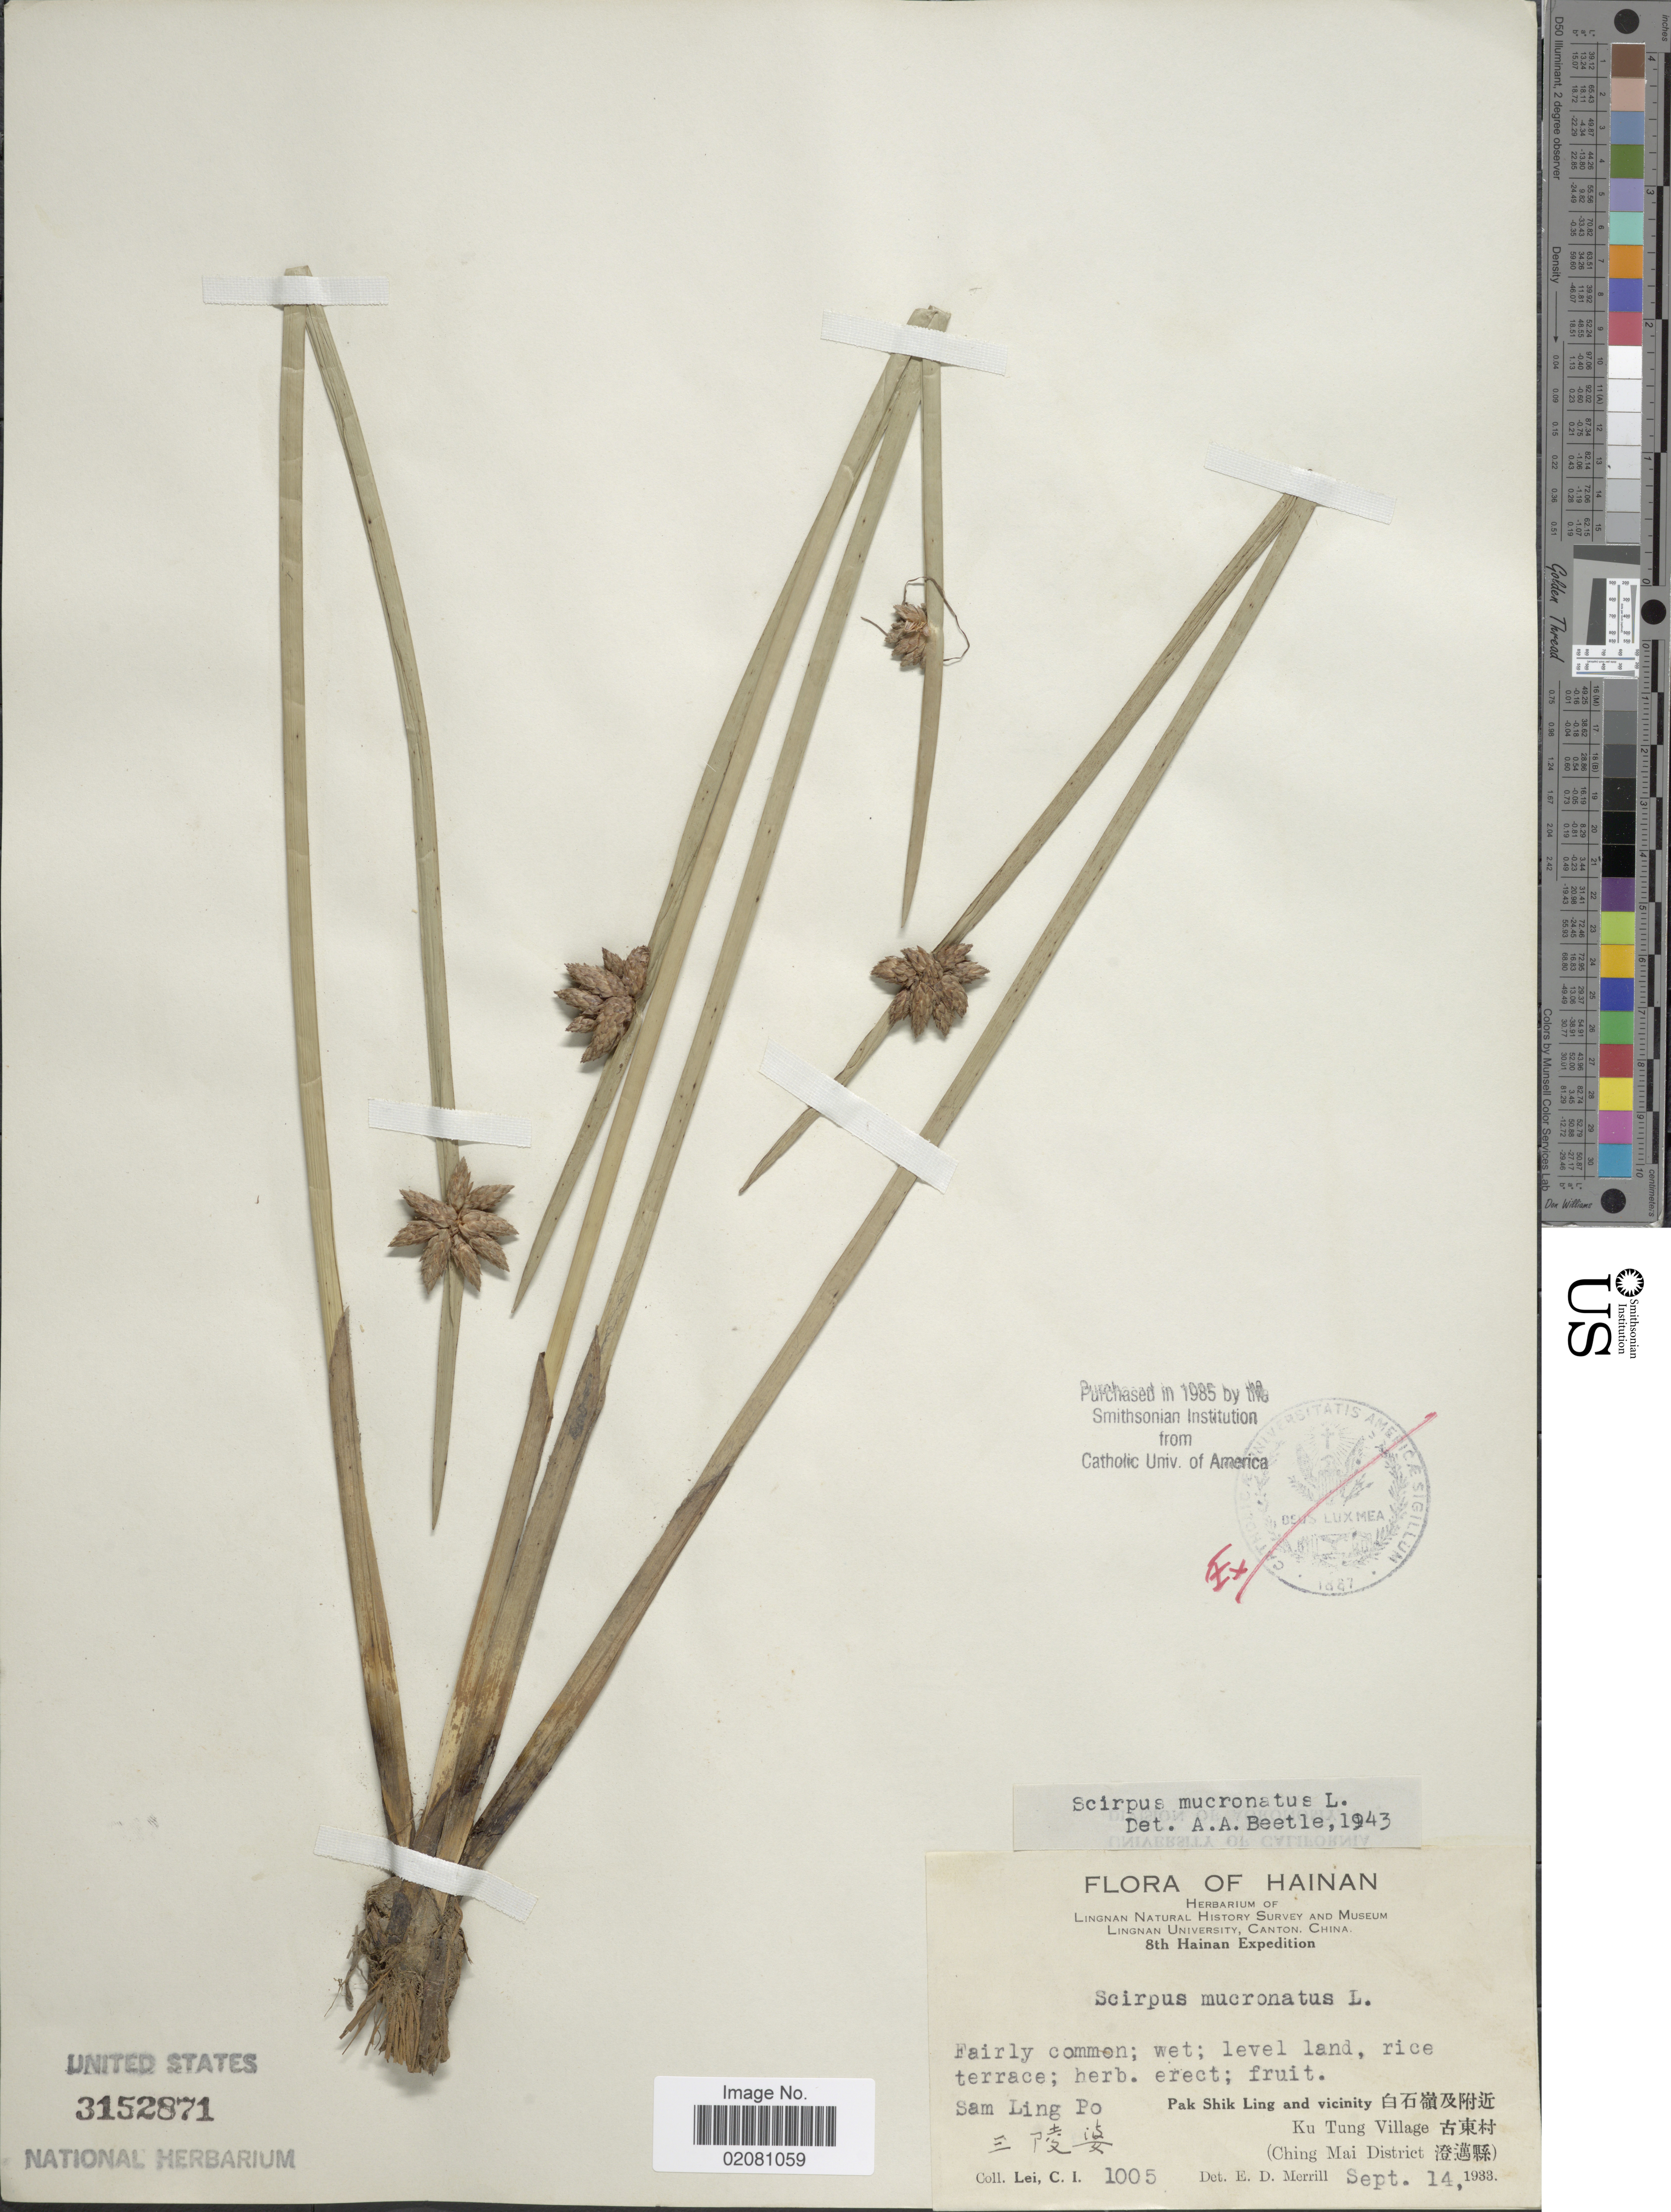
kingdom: Plantae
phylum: Tracheophyta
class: Liliopsida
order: Poales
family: Cyperaceae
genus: Schoenoplectus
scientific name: Schoenoplectus mucronatus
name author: (L.) Palla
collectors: C. I. Lei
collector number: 1005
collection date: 1933-09-14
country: China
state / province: Hainan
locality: Hainan, pak Shik Ling and Vicinity X, Ku Tung Village X, (Ching Mai District X).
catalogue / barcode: US 3152871